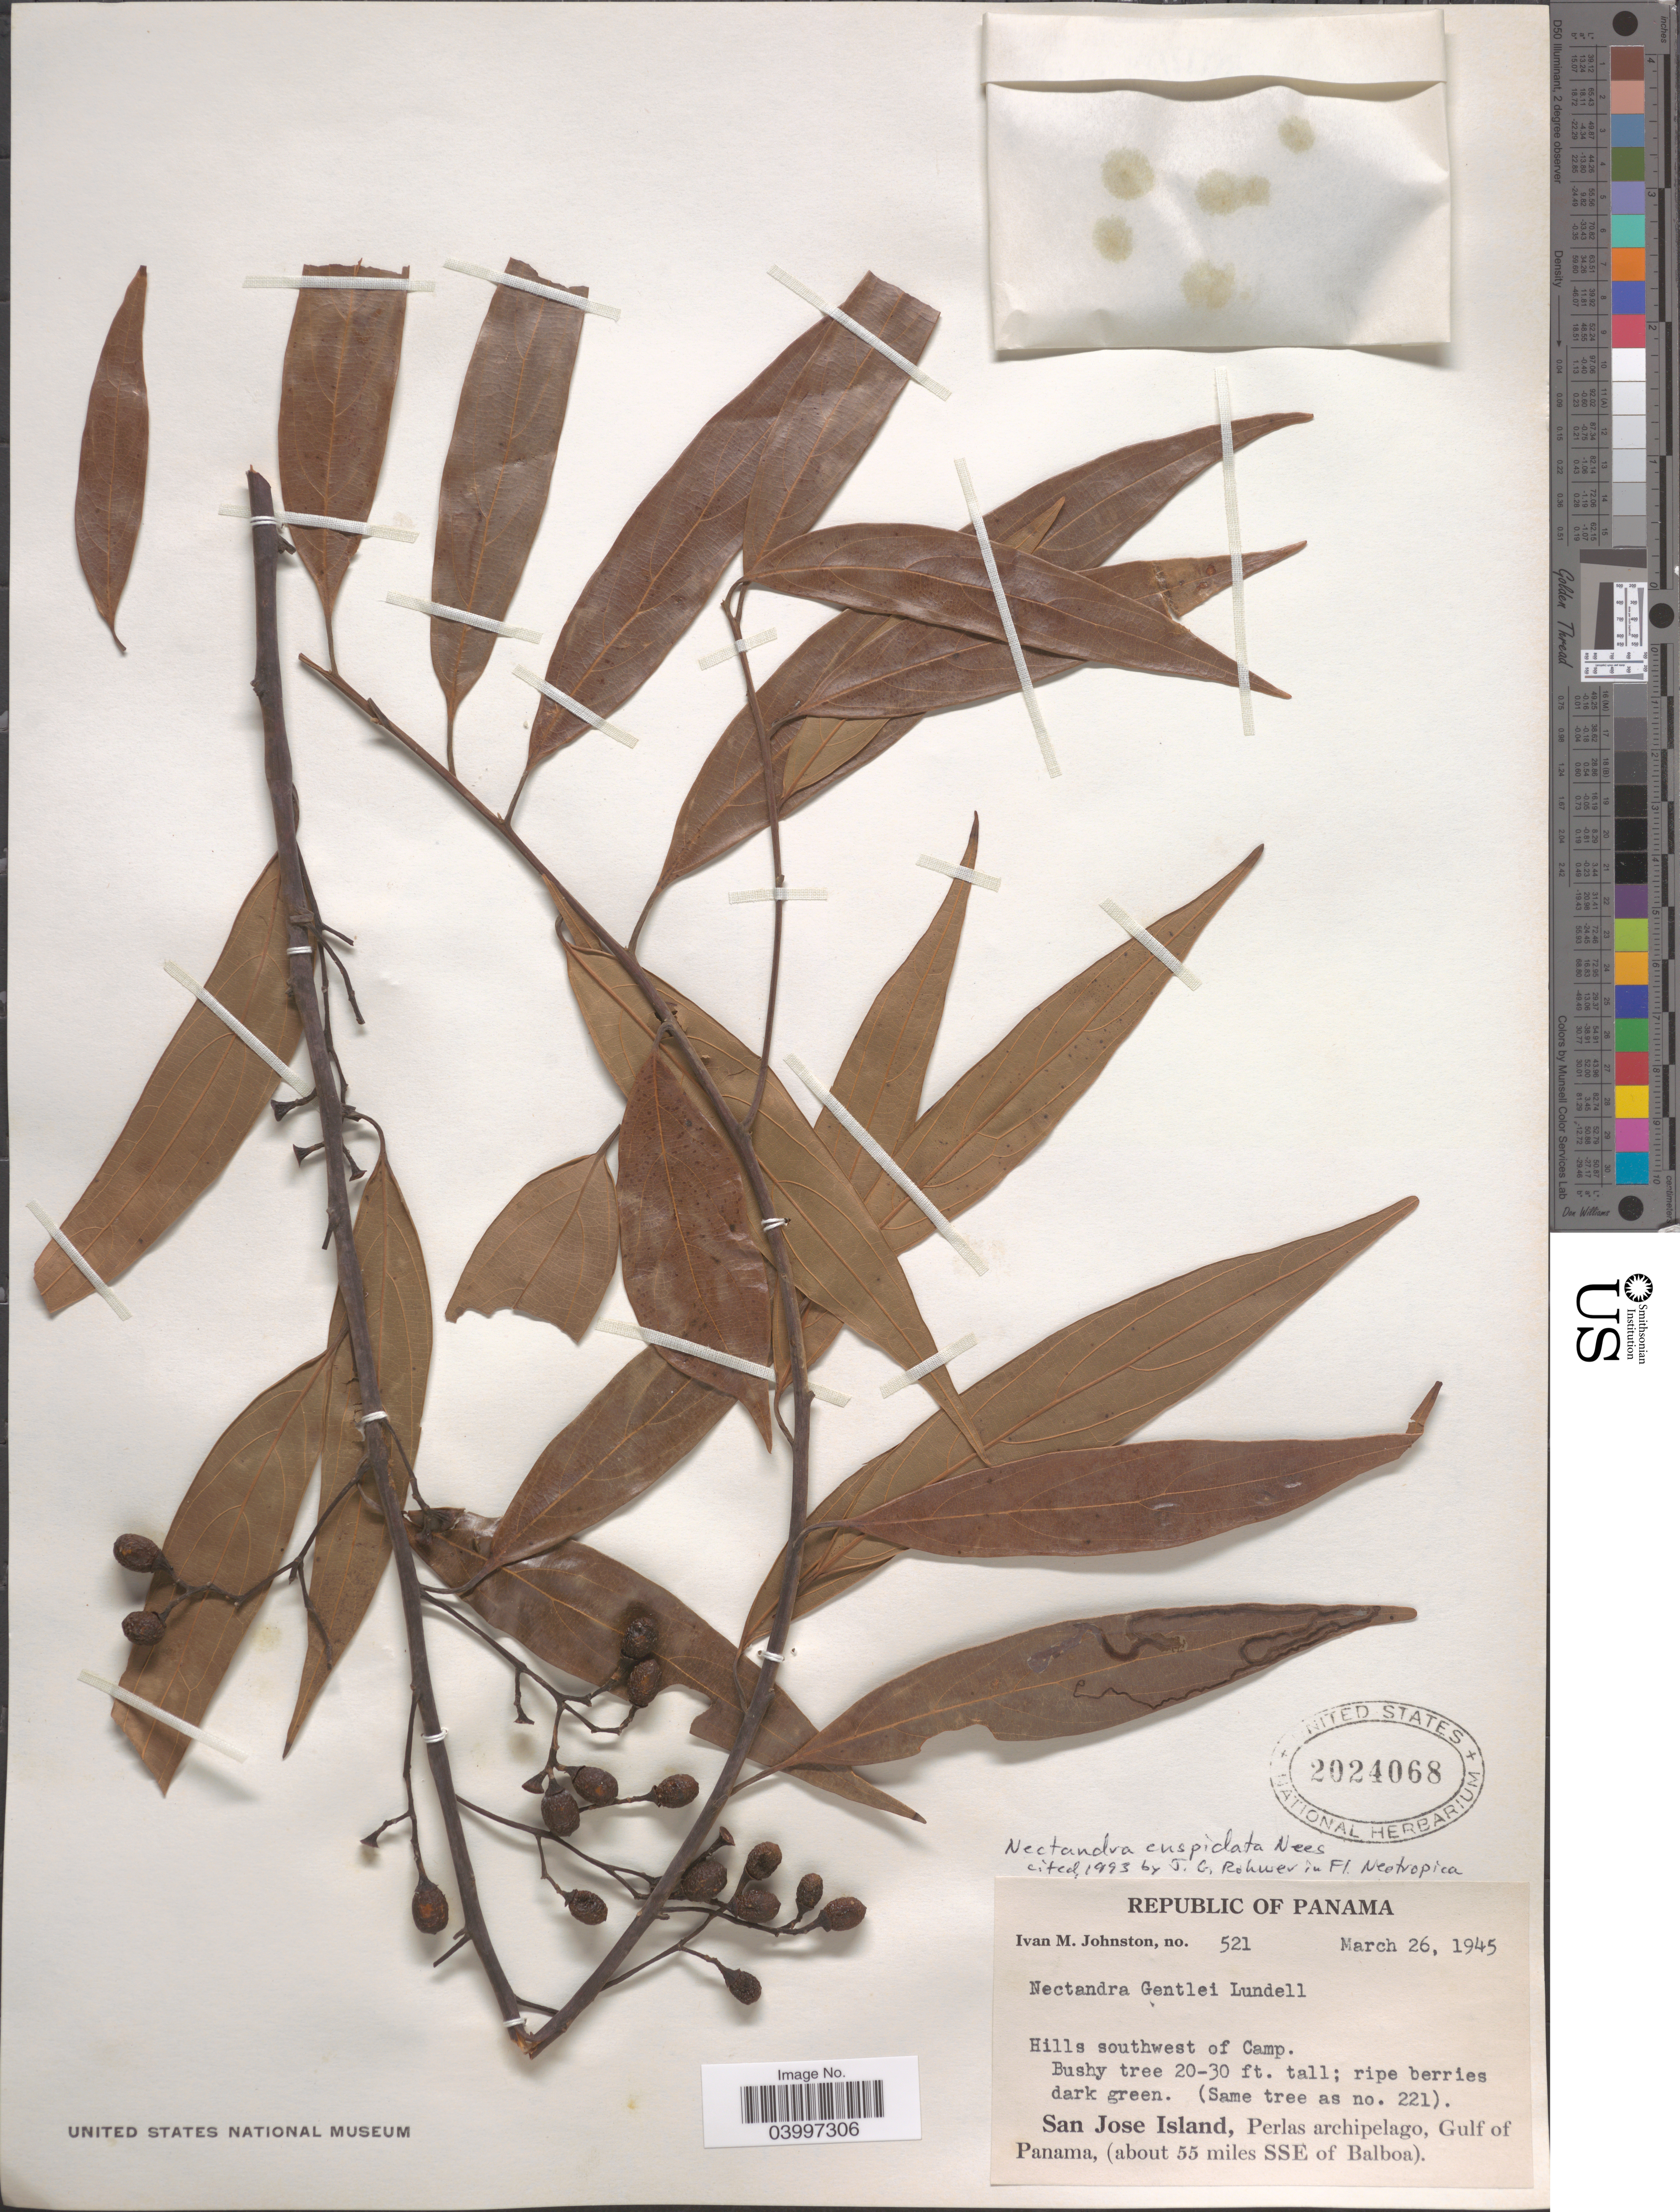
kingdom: Plantae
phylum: Tracheophyta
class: Magnoliopsida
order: Laurales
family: Lauraceae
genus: Nectandra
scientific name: Nectandra cuspidata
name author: Nees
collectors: I.M. Johnston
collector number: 521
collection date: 1945-03-26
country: Panama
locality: Hills southwest of Camp. San Jose Island, Perlas archipelago, Gulf of Panama, (about 55 miles SSE of Balboa).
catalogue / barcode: US 2024068